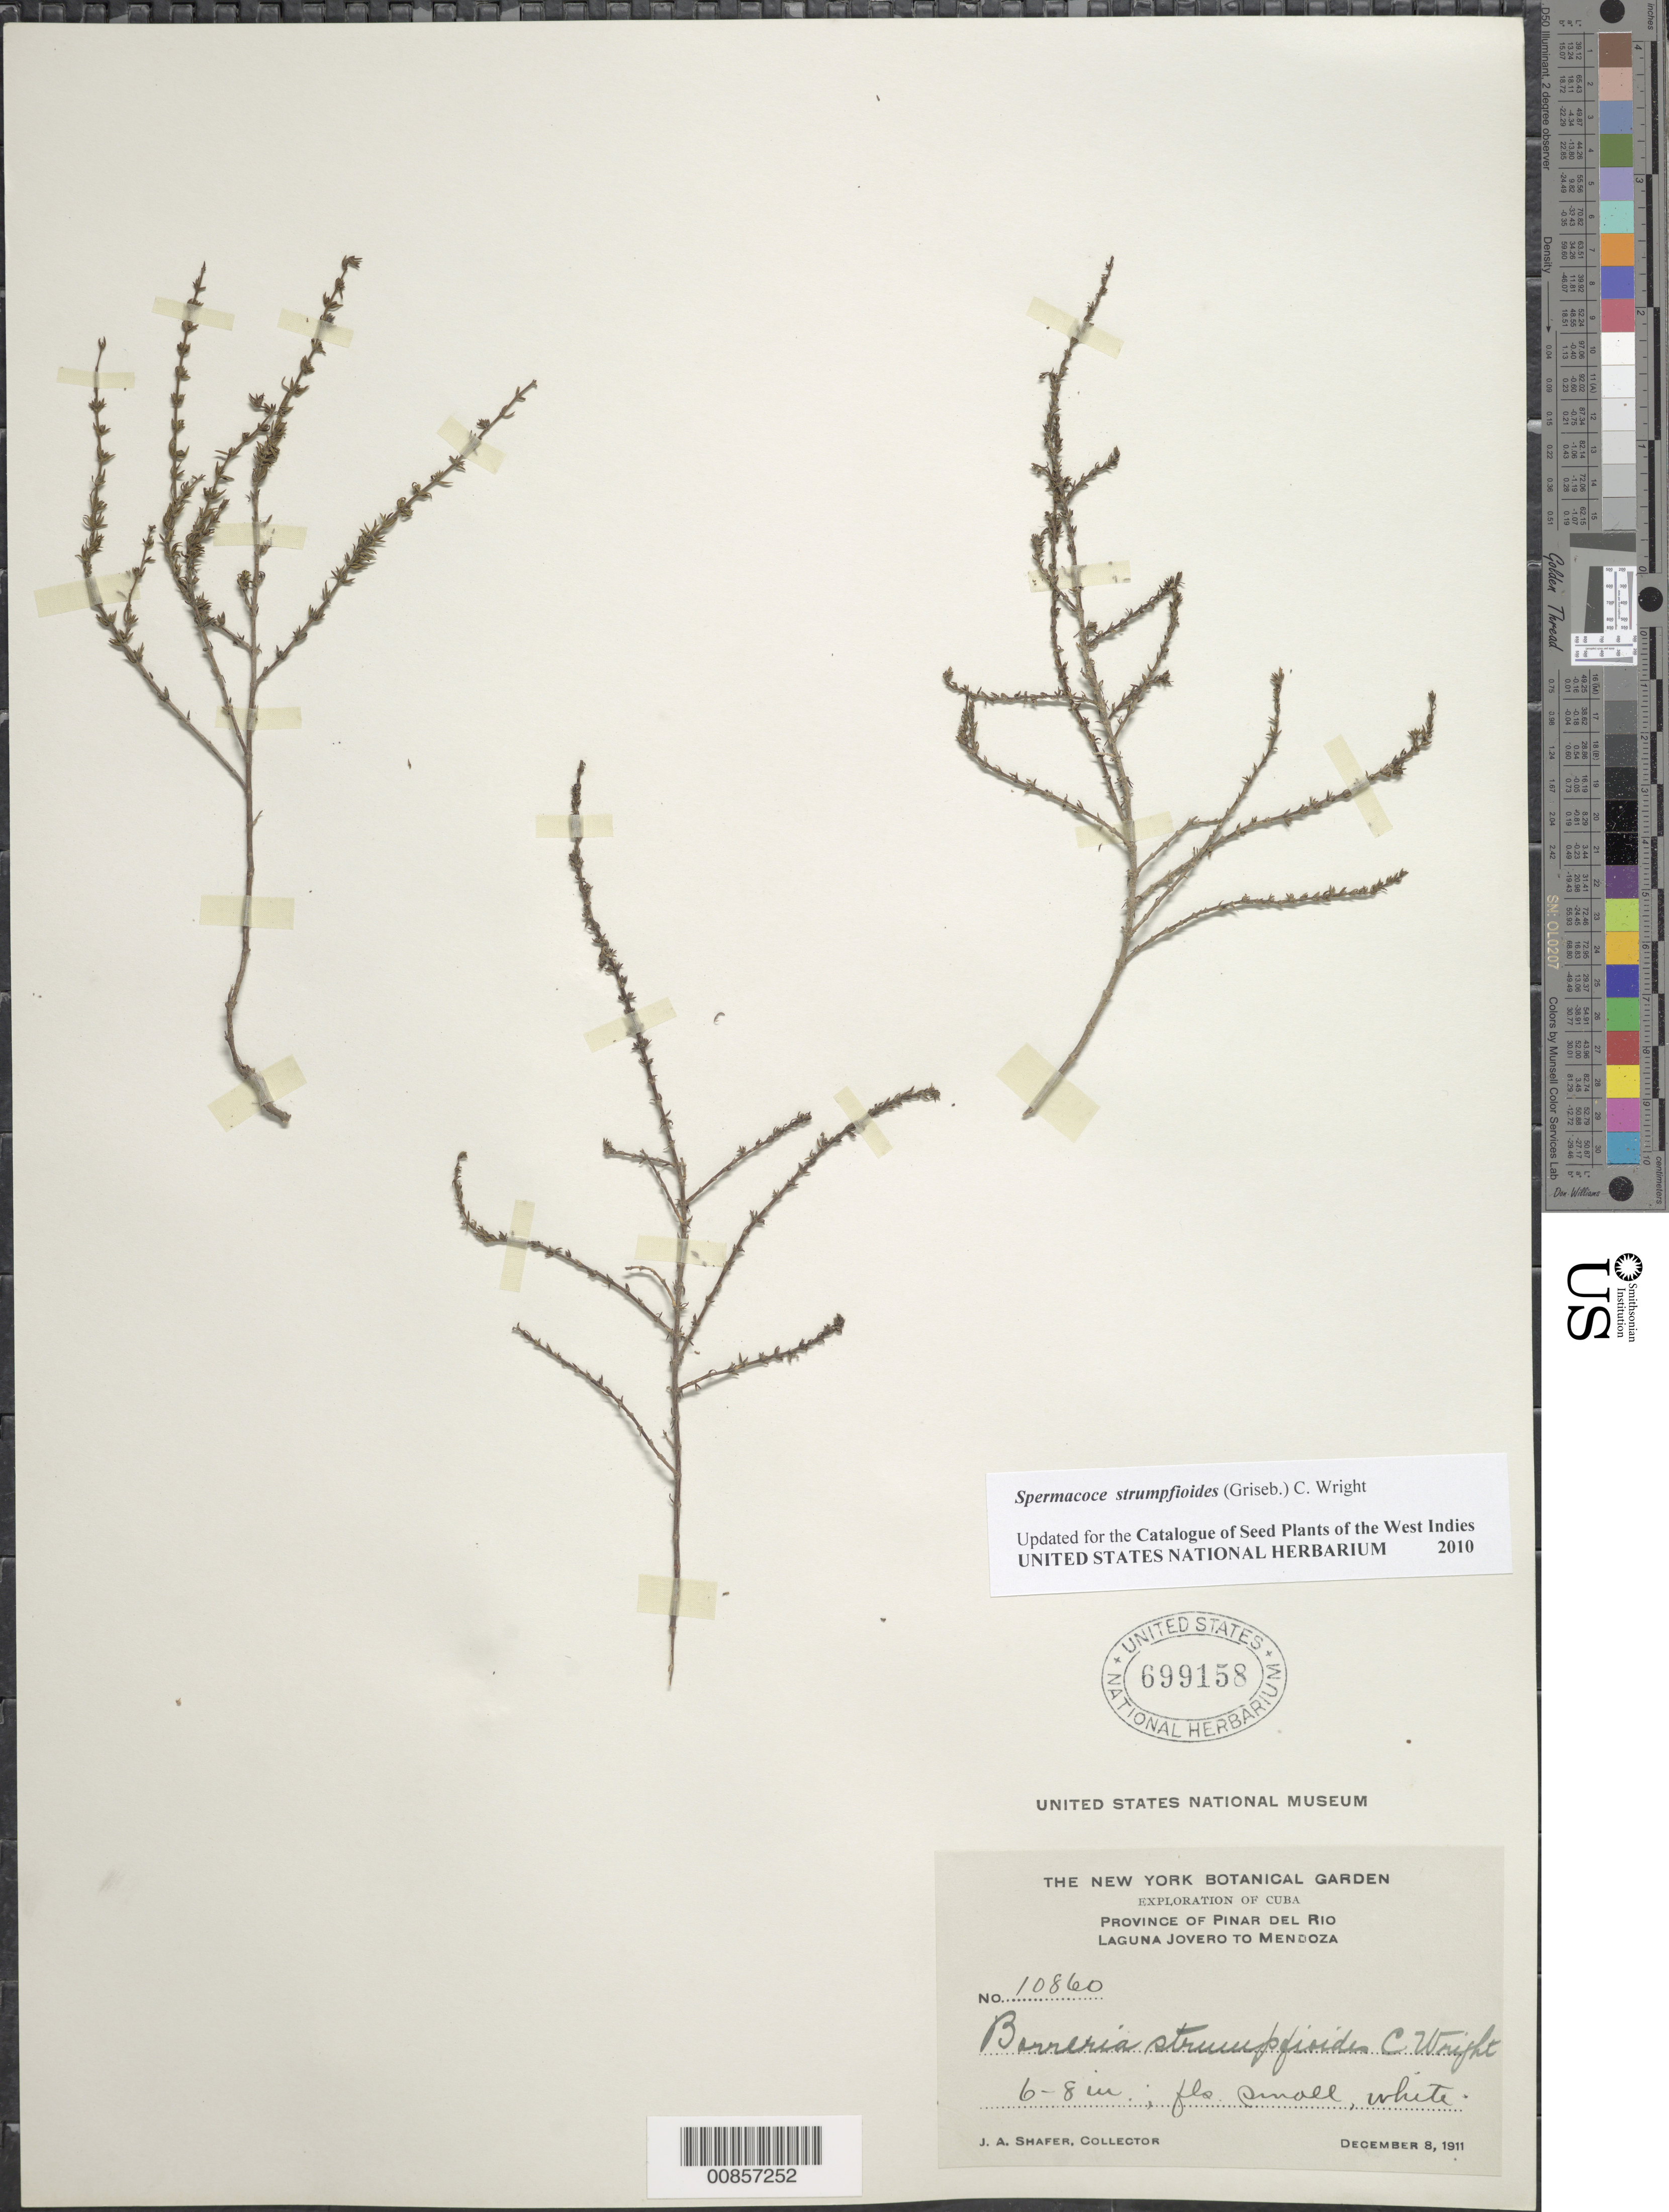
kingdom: Plantae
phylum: Tracheophyta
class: Magnoliopsida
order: Gentianales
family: Rubiaceae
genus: Spermacoce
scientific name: Spermacoce strumpfioides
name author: (Griseb.) C. Wright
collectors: J. A. Shafer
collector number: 10860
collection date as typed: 08 Dec 1911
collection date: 1911-12-08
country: Cuba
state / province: Pinar del Río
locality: Laguna Jovero to Mendoza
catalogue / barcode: US 699158